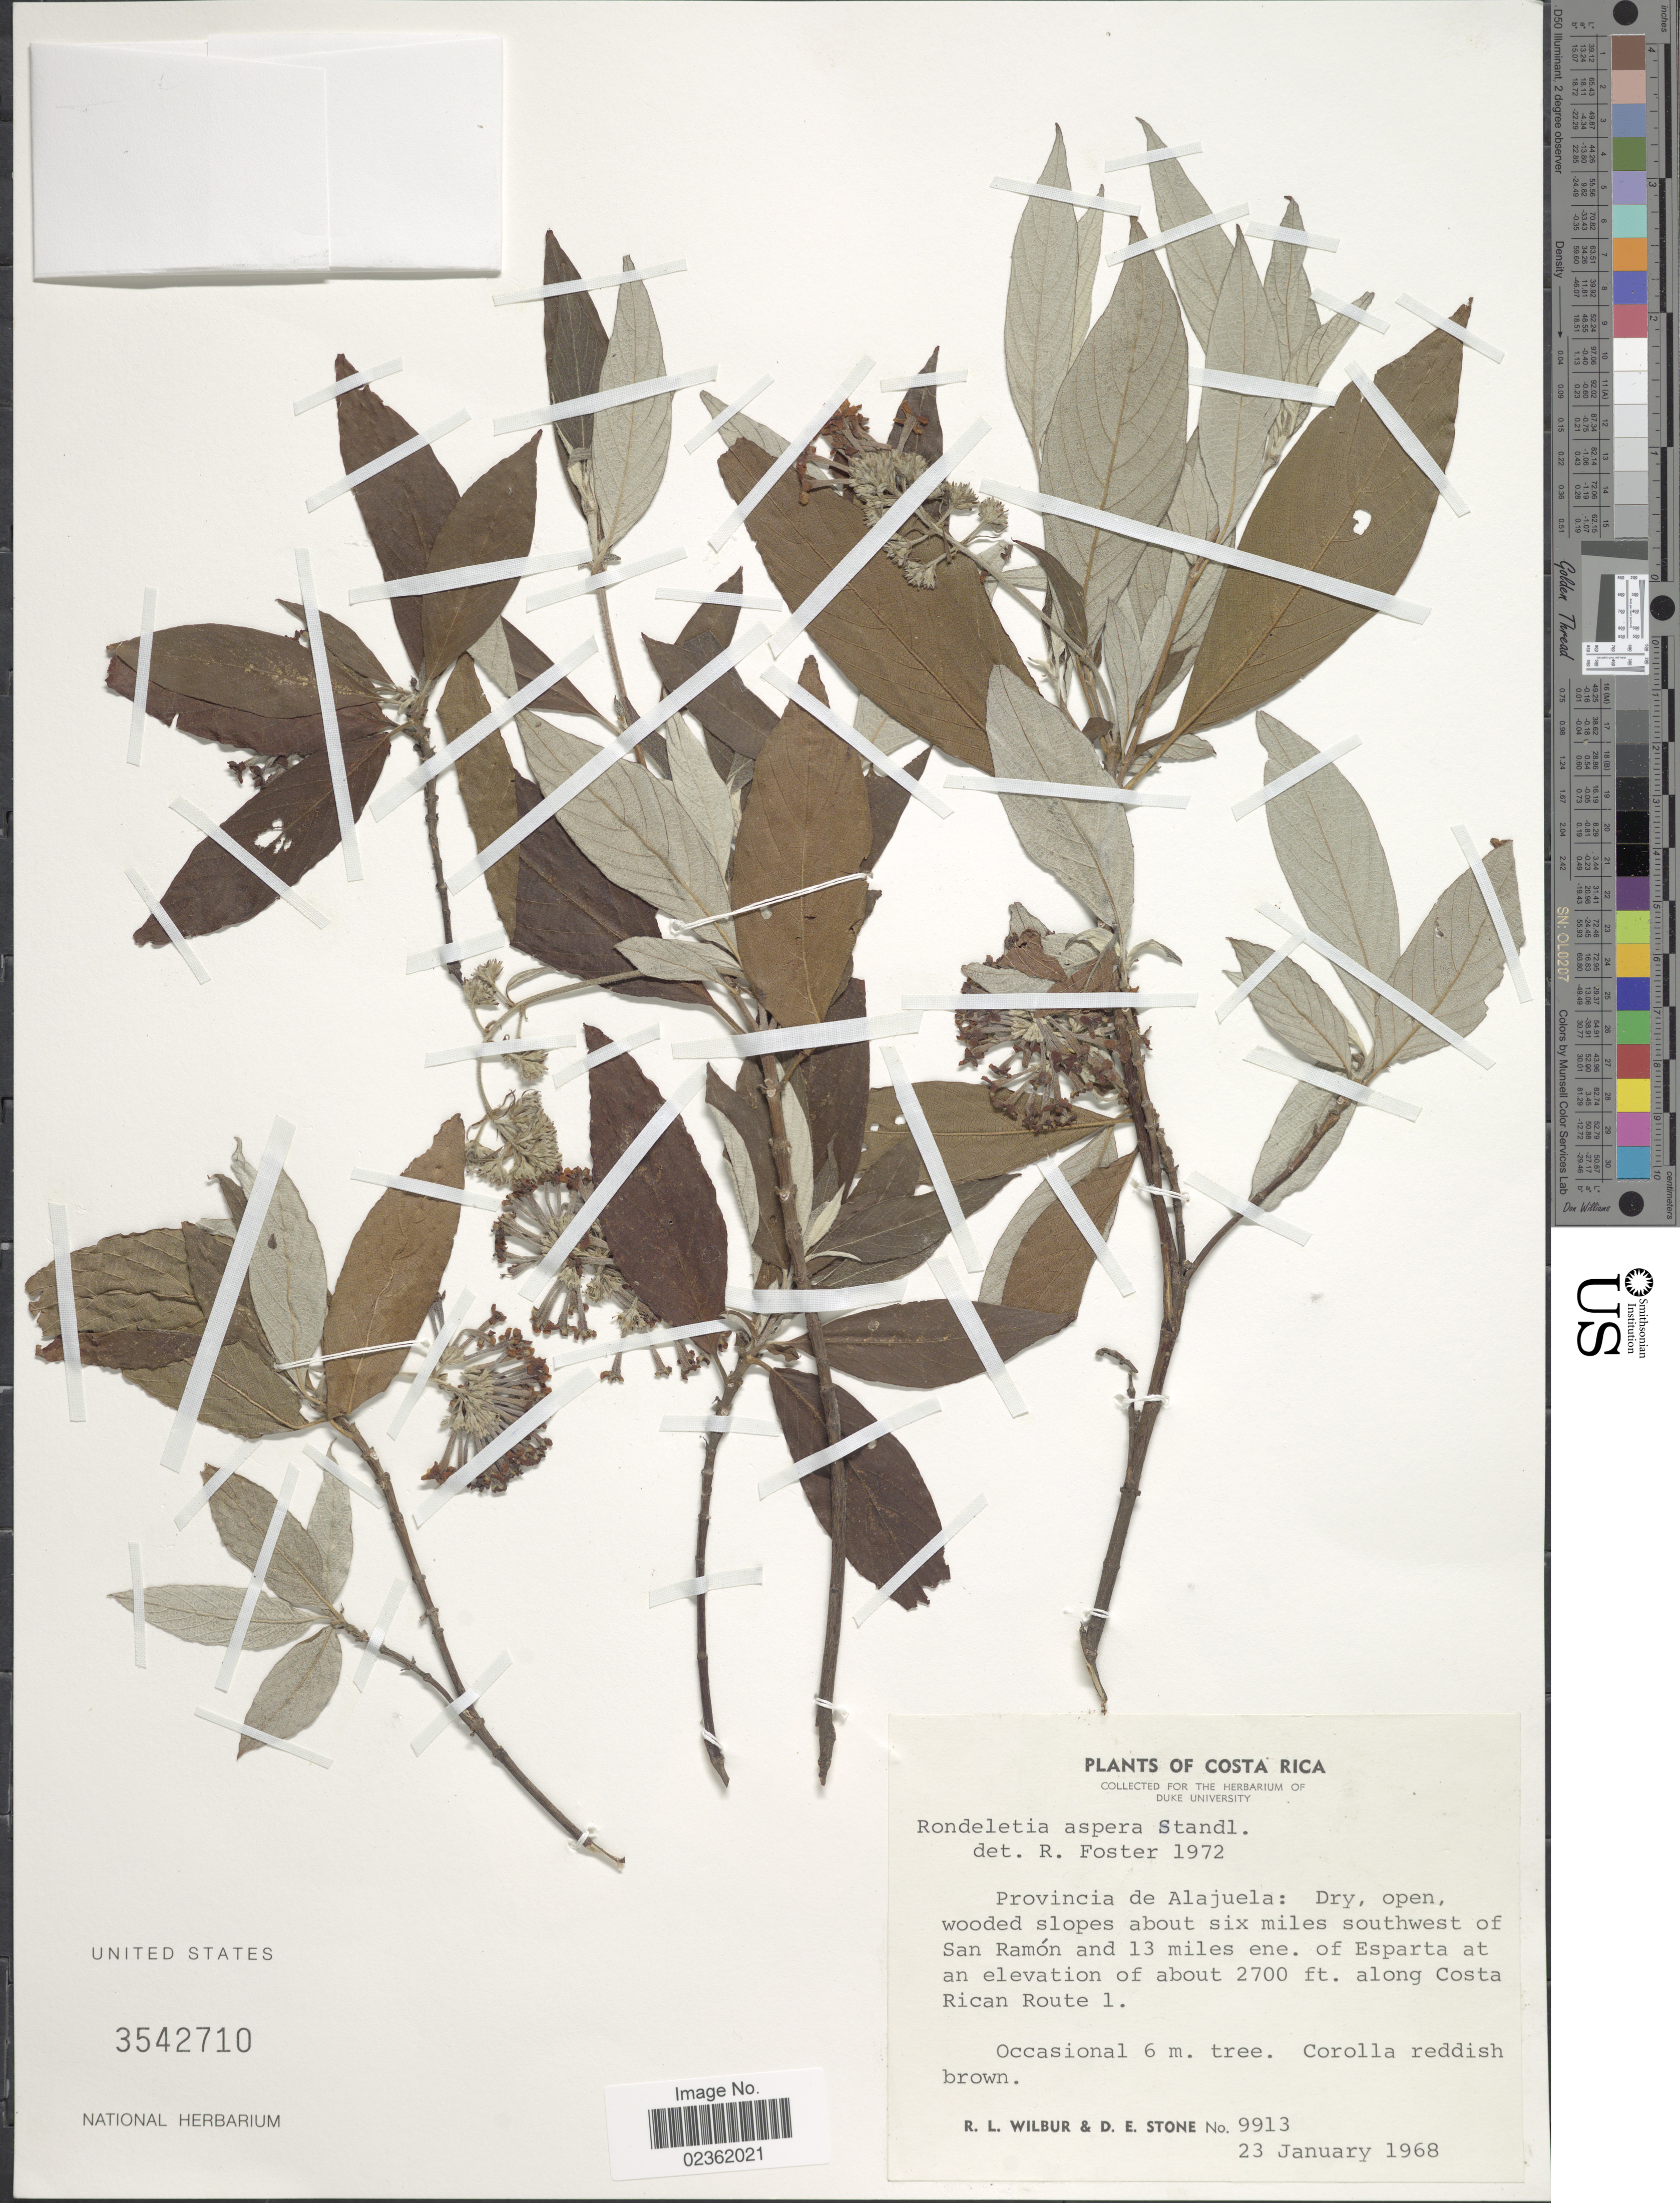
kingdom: Plantae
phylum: Tracheophyta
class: Magnoliopsida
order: Gentianales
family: Rubiaceae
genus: Rondeletia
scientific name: Rondeletia aspera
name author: Standl.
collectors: R. L. Wilbur & D. E. Stone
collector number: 9913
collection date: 1968-01-23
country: Costa Rica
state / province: Alajuela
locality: Dry, open, wooded slopes about six miles southwest of San Ramon and 13 miles ene. of Esparta, along Rican Route 1.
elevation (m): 823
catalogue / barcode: US 3542710